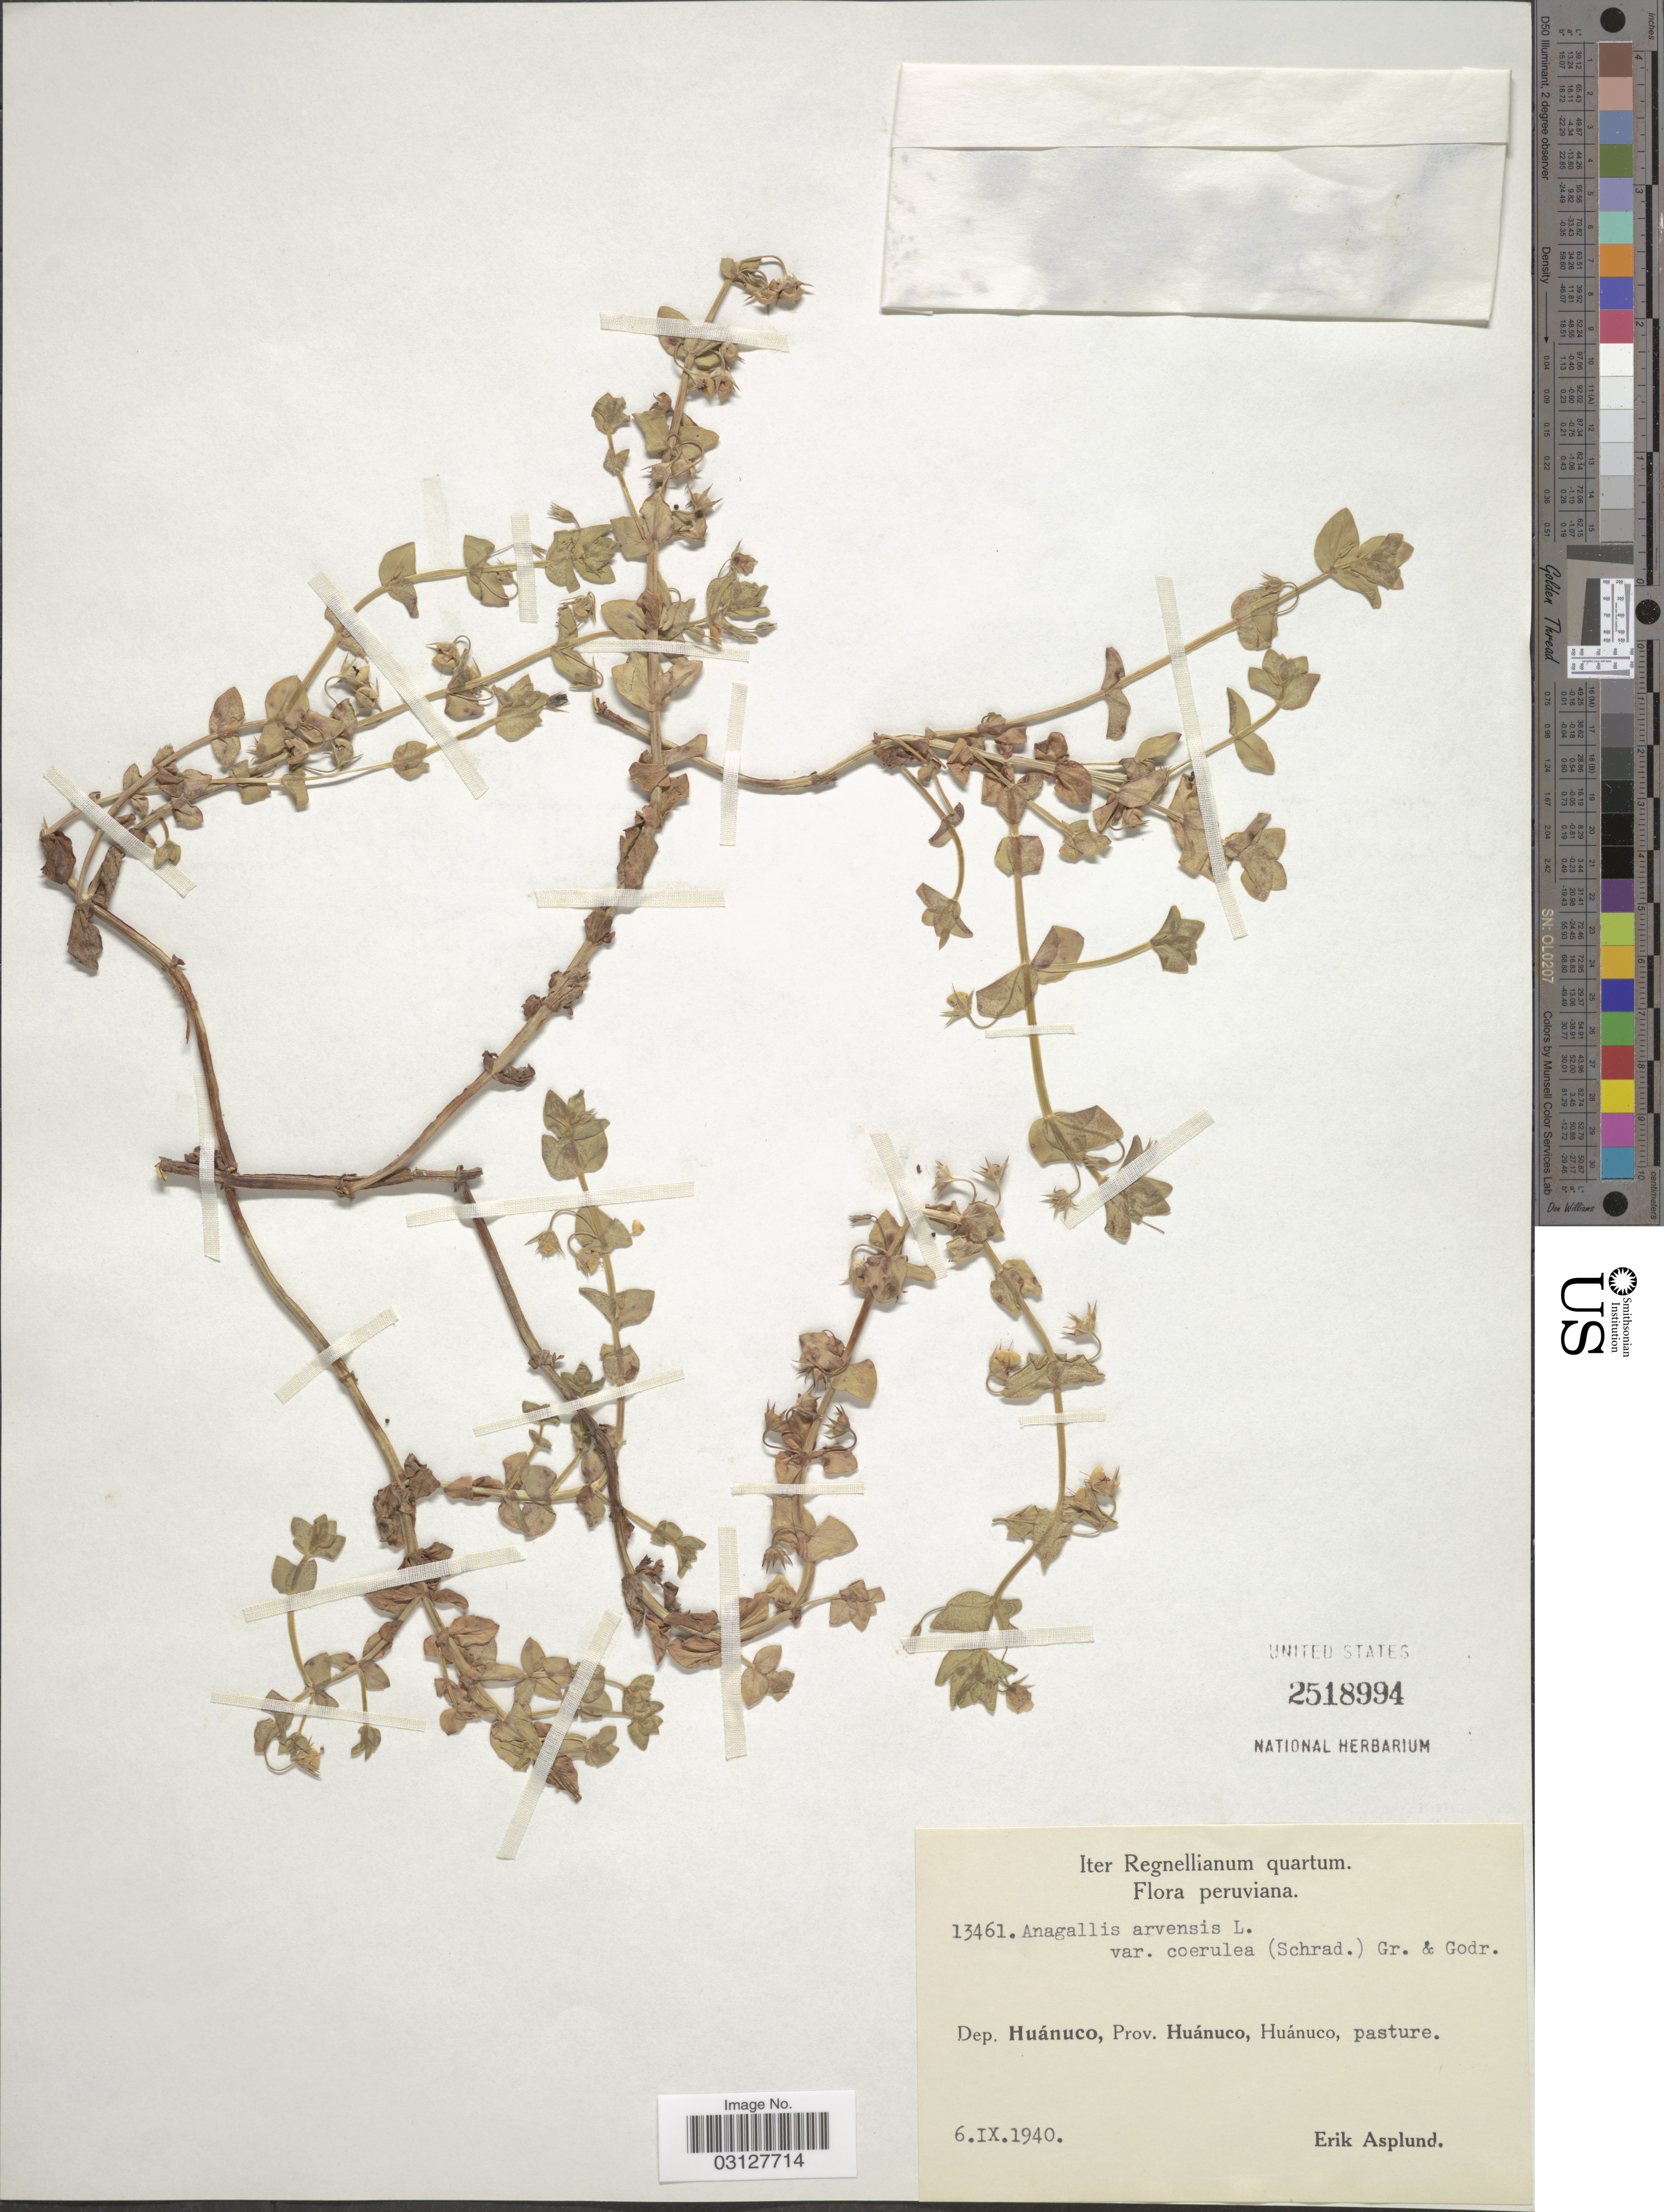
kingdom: Plantae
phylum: Tracheophyta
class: Magnoliopsida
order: Ericales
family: Primulaceae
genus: Anagallis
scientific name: Anagallis coerulea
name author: Schreb.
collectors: E. Asplund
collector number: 13461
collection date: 1940-09-06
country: Peru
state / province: Huánuco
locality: Dep. Huánuco, Prov. Huánuco, Huánuco, pasture.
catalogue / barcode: US 2518994